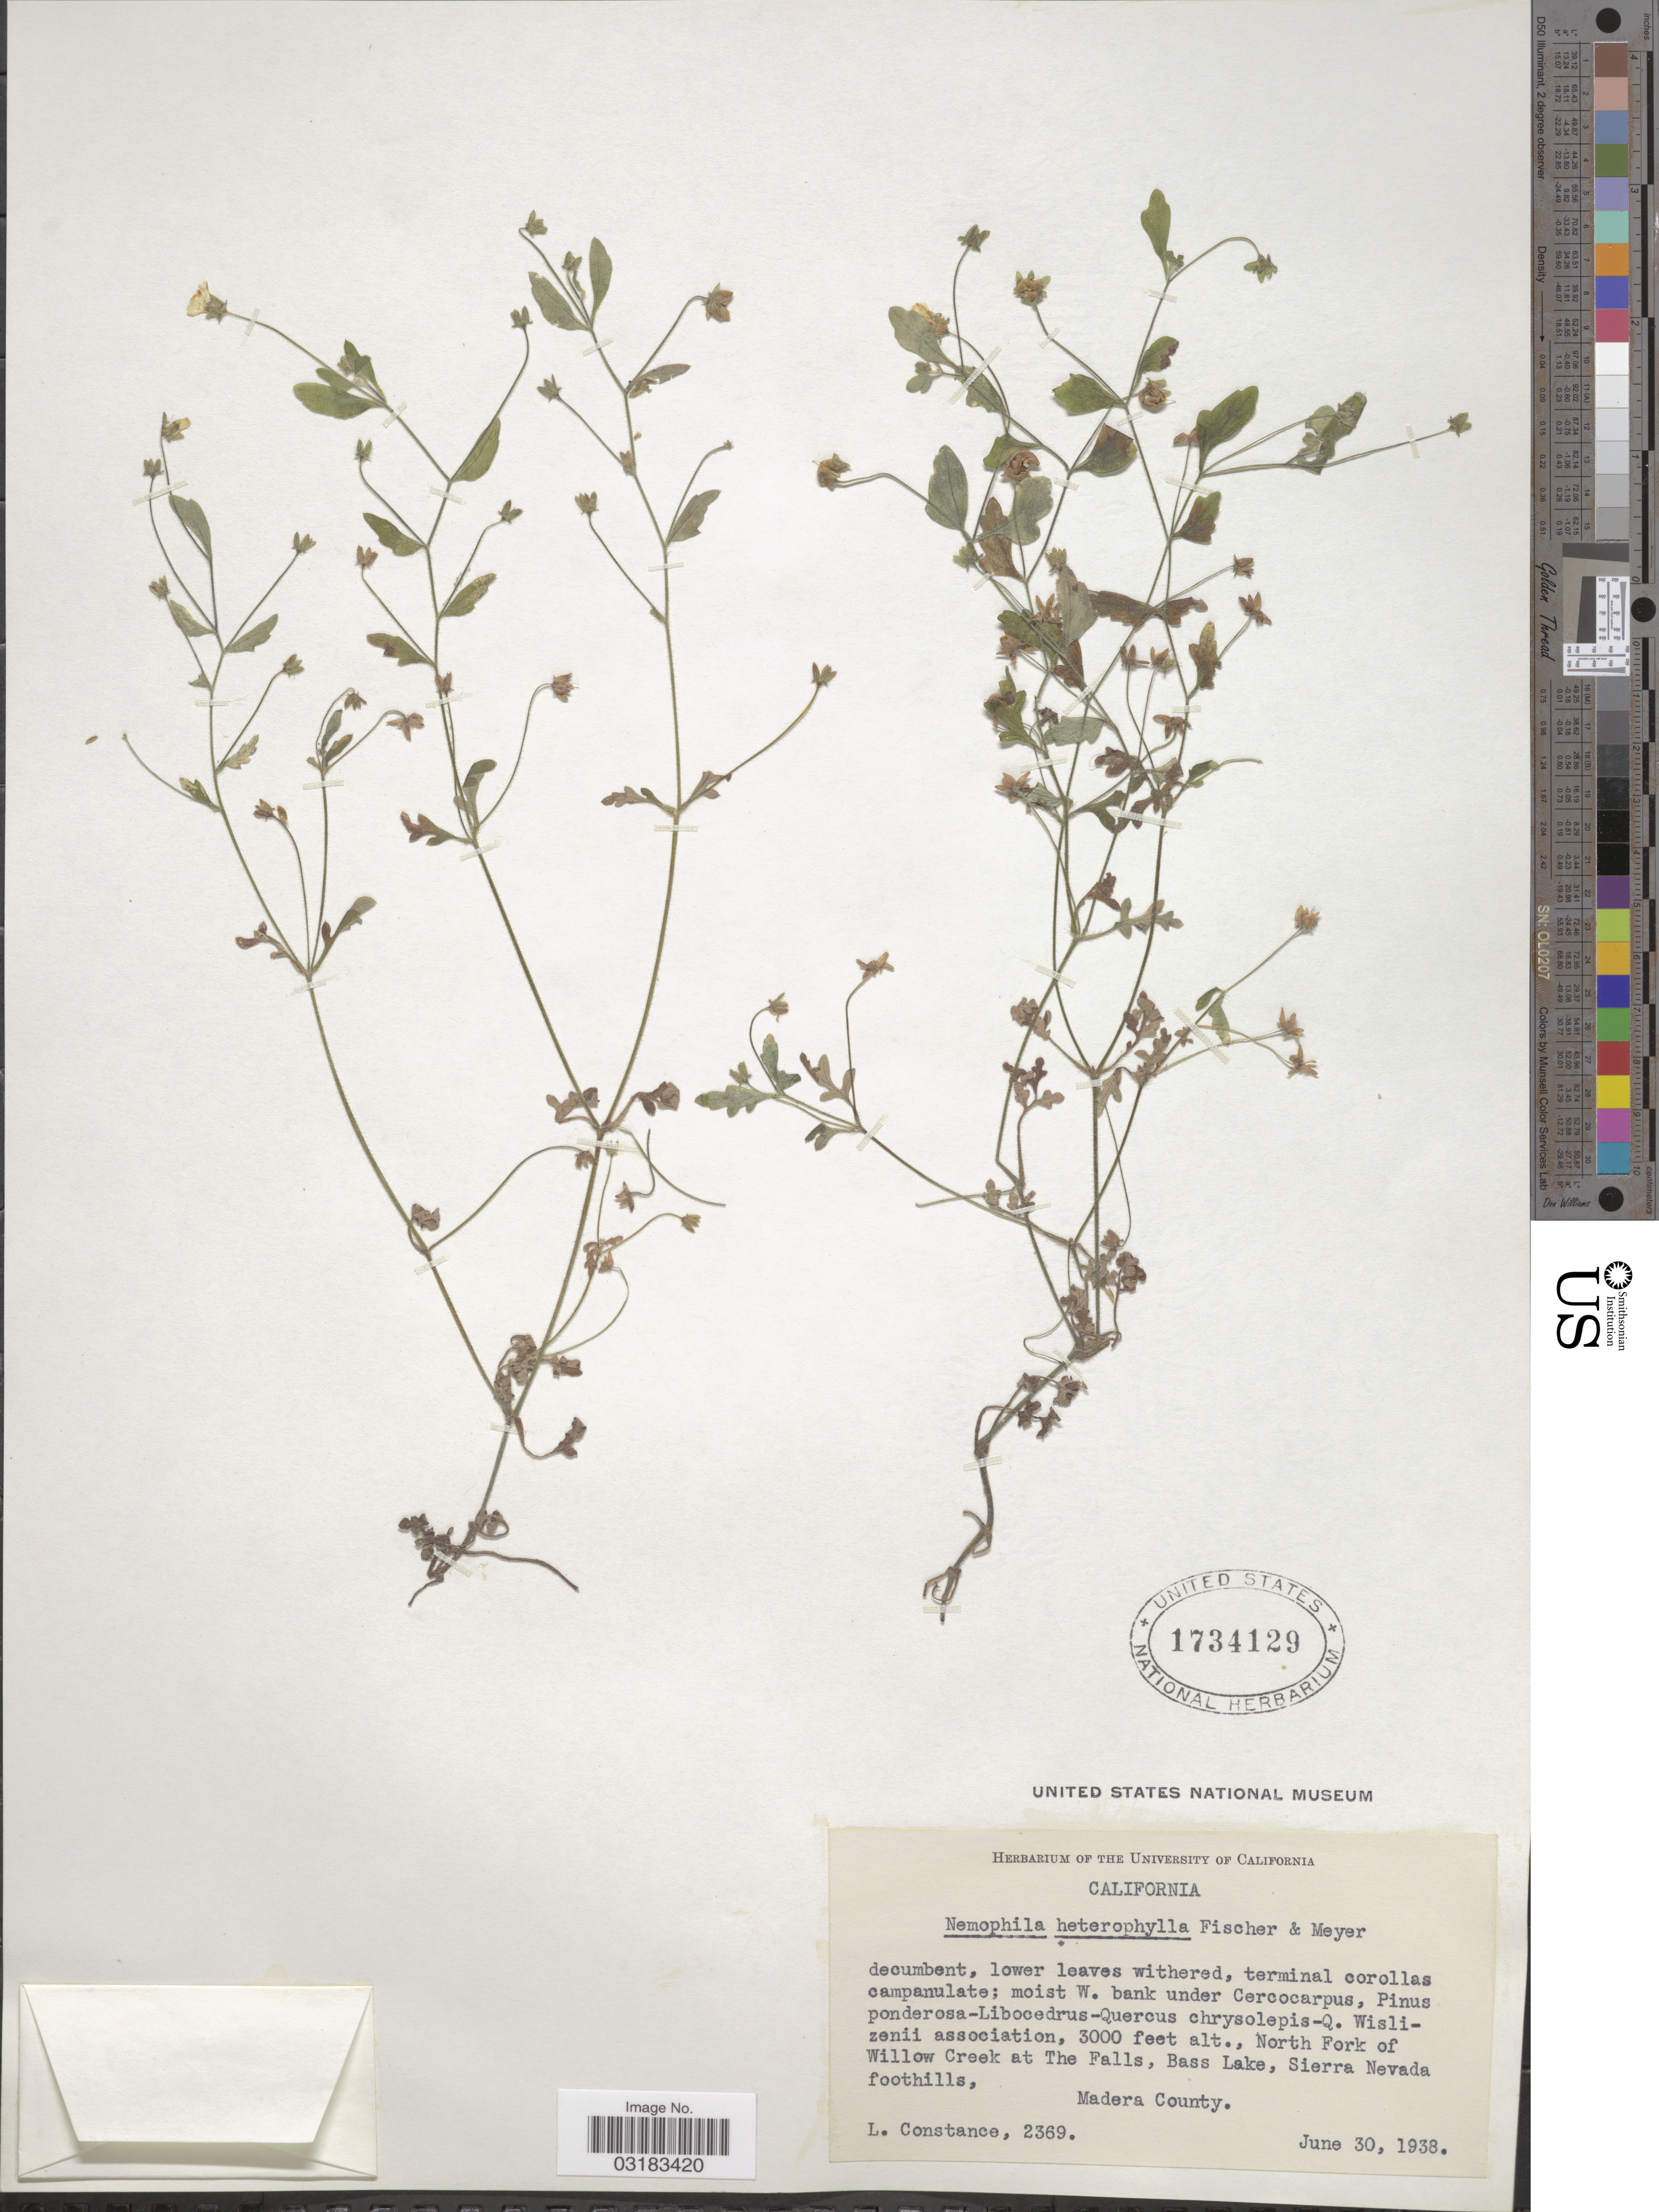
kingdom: Plantae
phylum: Tracheophyta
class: Magnoliopsida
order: Boraginales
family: Hydrophyllaceae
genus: Nemophila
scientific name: Nemophila heterophylla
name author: Fisch. & C.A. Mey.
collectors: L. Constance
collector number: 2369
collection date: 1938-06-30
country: United States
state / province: California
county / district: Madera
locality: North Fork of Willow Creek at the Falls, Bass Lake, Sierra Nevada foothills, Madera County.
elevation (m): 914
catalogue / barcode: US 1734129